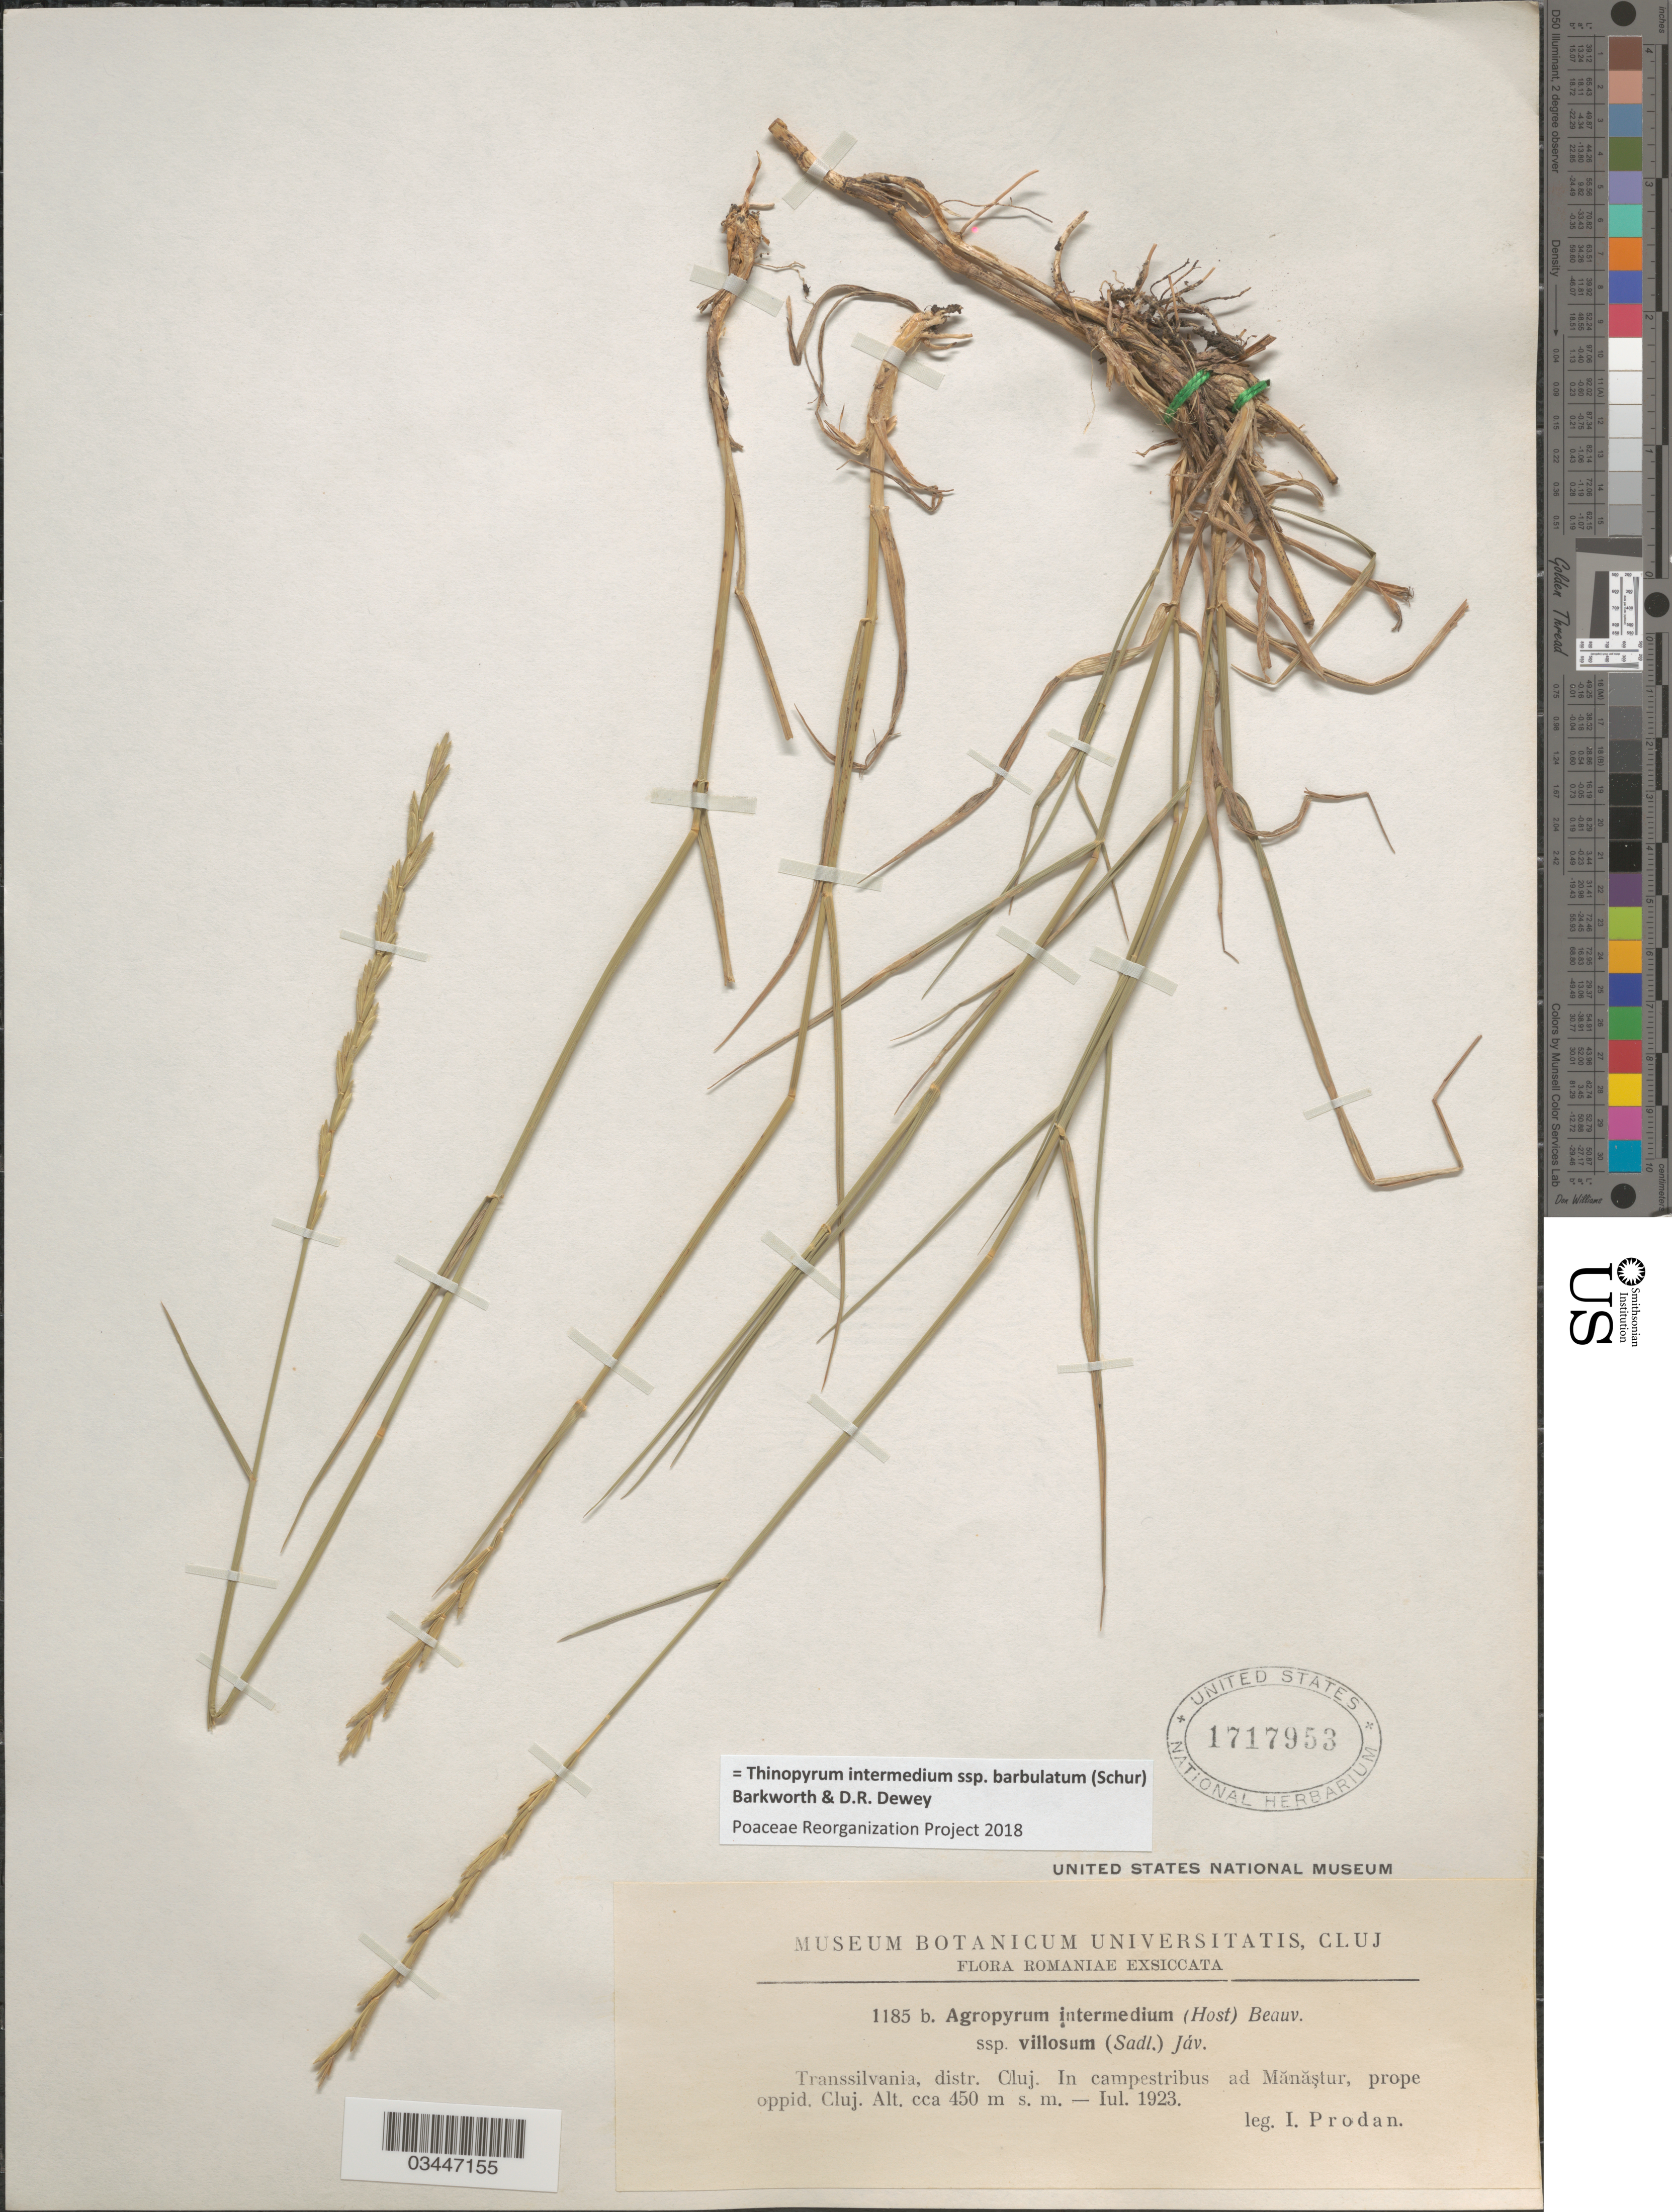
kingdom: Plantae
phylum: Tracheophyta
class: Liliopsida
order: Poales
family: Poaceae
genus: Thinopyrum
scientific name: Thinopyrum intermedium subsp. barbulatum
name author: (Schur) Barkworth & Dewey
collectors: I. Prodán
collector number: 1185b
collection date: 1923-07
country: Romania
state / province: Cluj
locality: Romaniae. Transsilvania, distr. Cluj. In campestribus ad Mănăştur, prope oppid. Cluj.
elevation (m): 450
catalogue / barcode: US 1717953